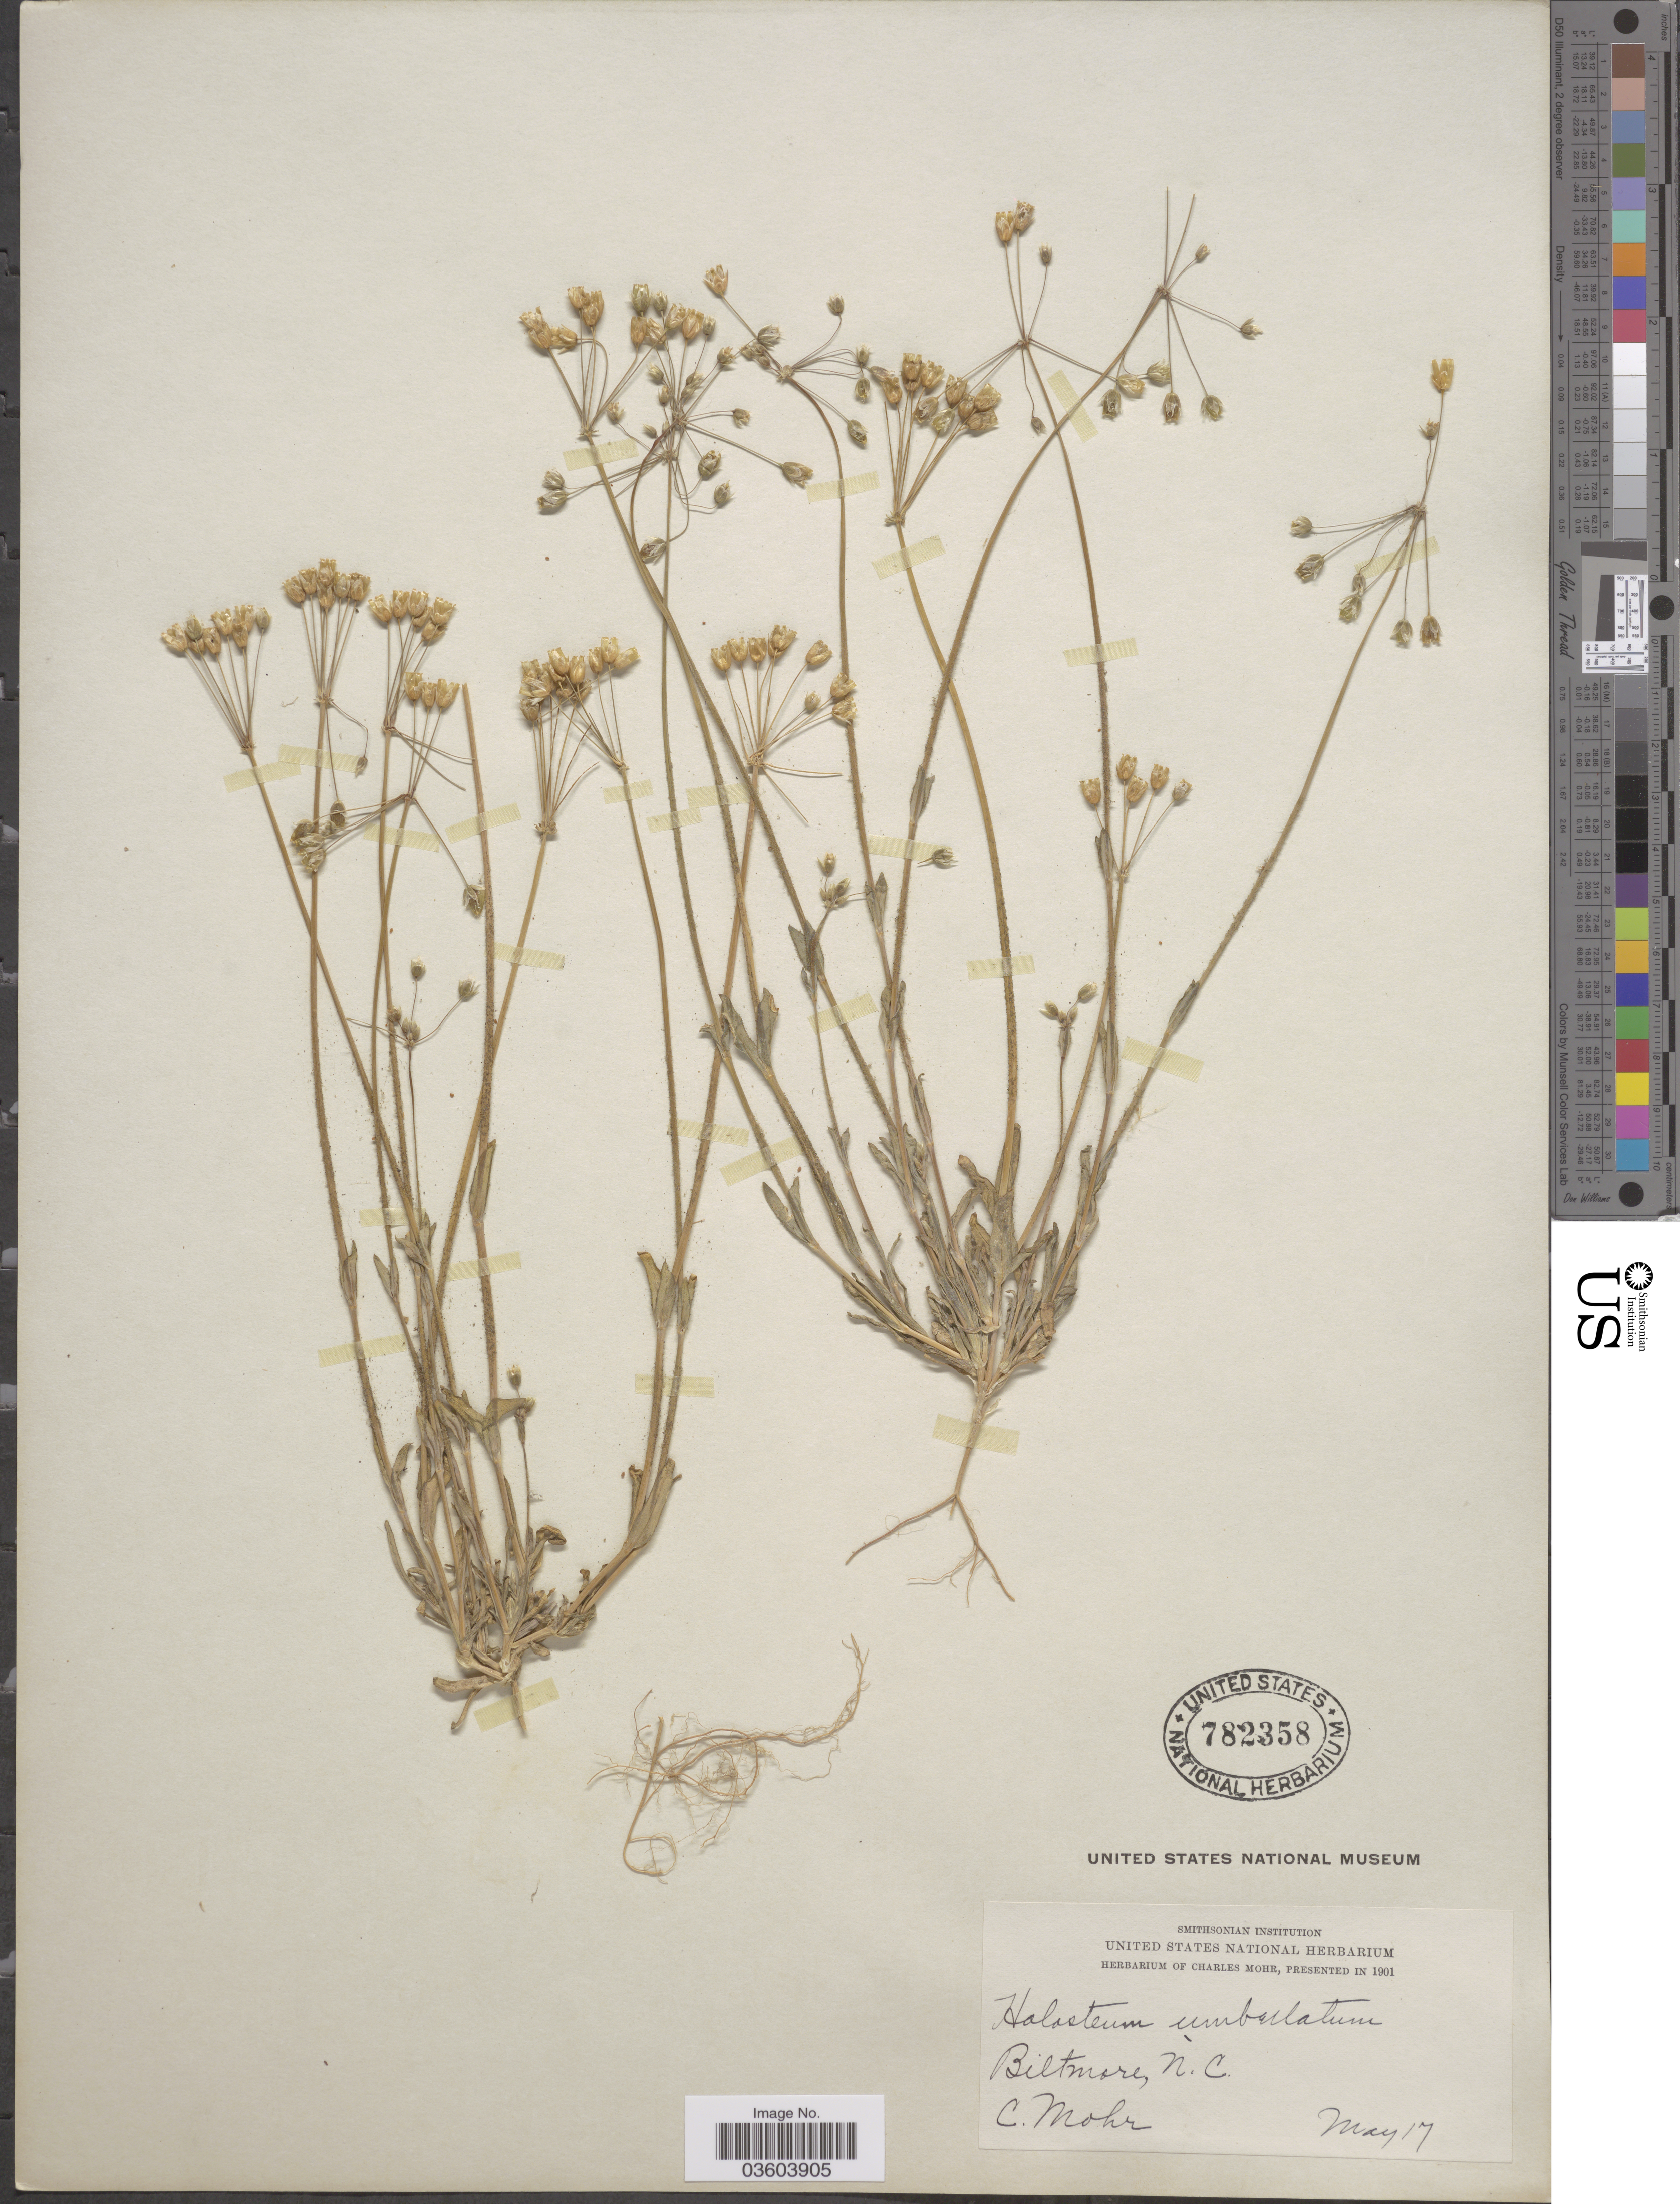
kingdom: Plantae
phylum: Tracheophyta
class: Magnoliopsida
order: Caryophyllales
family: Caryophyllaceae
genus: Holosteum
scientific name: Holosteum umbellatum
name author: L.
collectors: C. T. Mohr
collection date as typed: Transcribed d/m/y: /5/17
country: United States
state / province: North Carolina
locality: Biltmore.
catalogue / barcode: US 782358